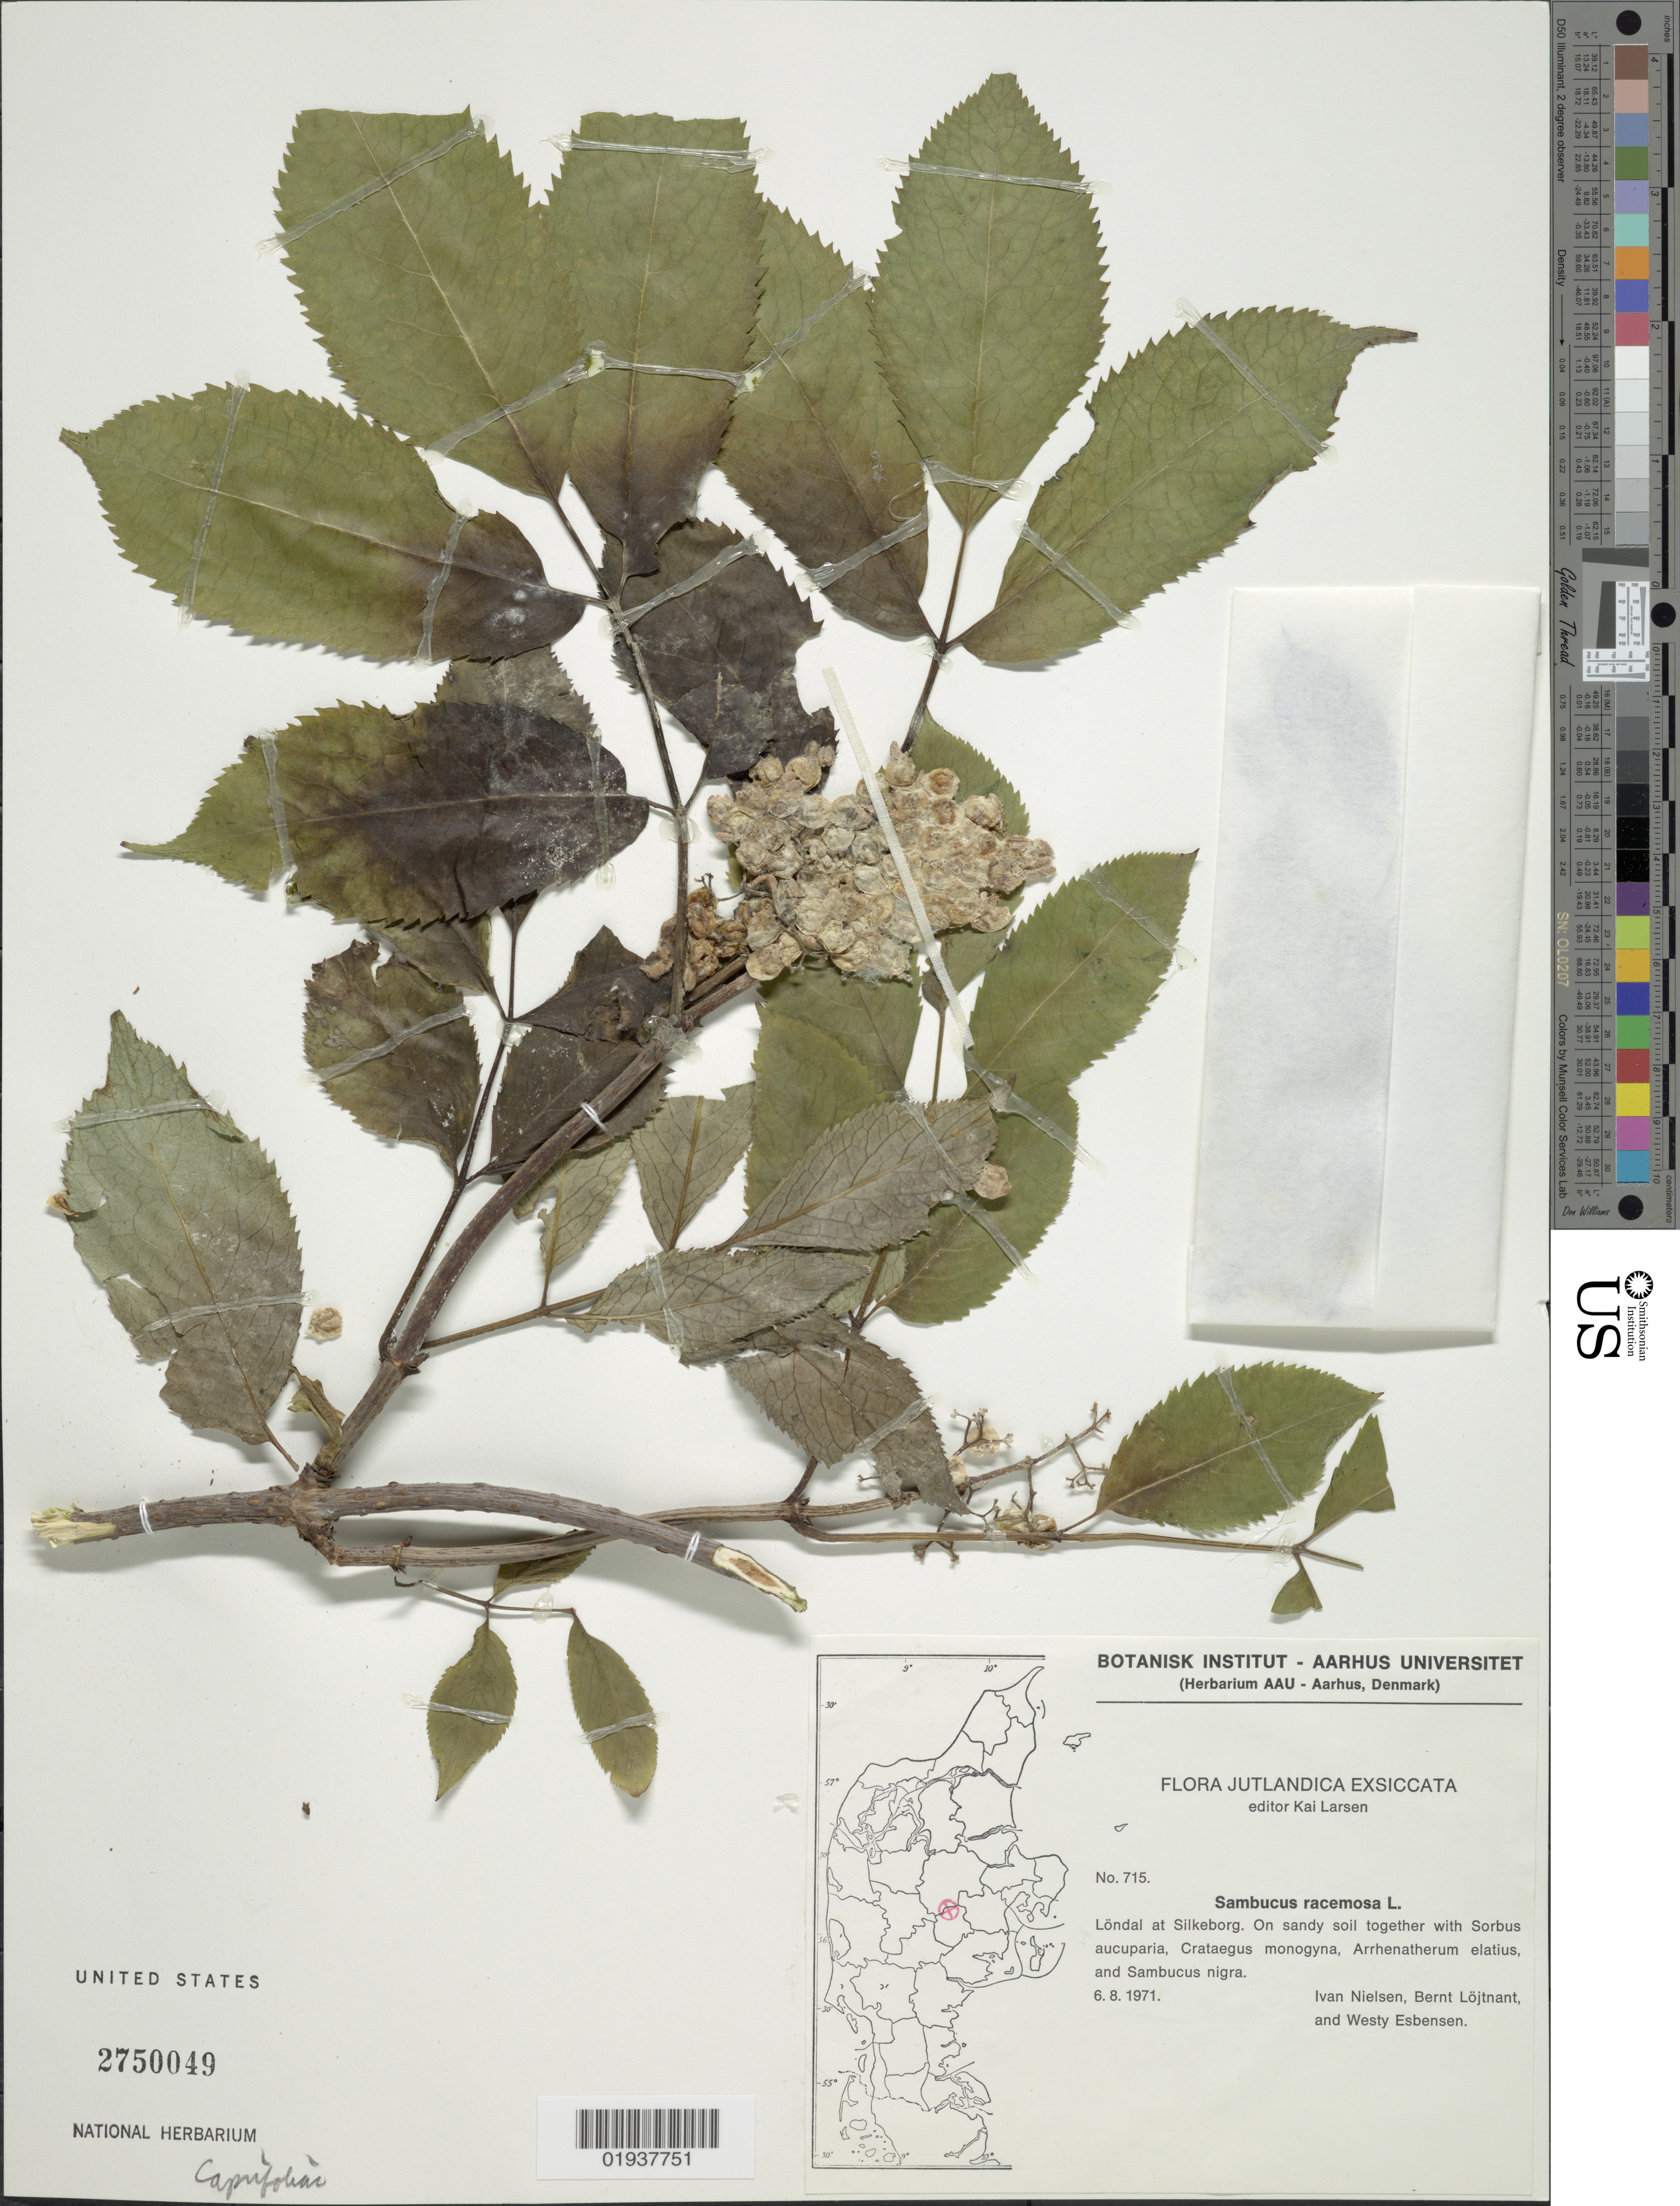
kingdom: Plantae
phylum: Tracheophyta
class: Magnoliopsida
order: Dipsacales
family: Viburnaceae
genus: Sambucus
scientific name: Sambucus racemosa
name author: L.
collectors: I. C. Nielsen, B. Löjtnant & W. Esbensen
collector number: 715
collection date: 1971-08-06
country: Denmark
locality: Löndal at Silkeborg.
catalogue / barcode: US 2750049